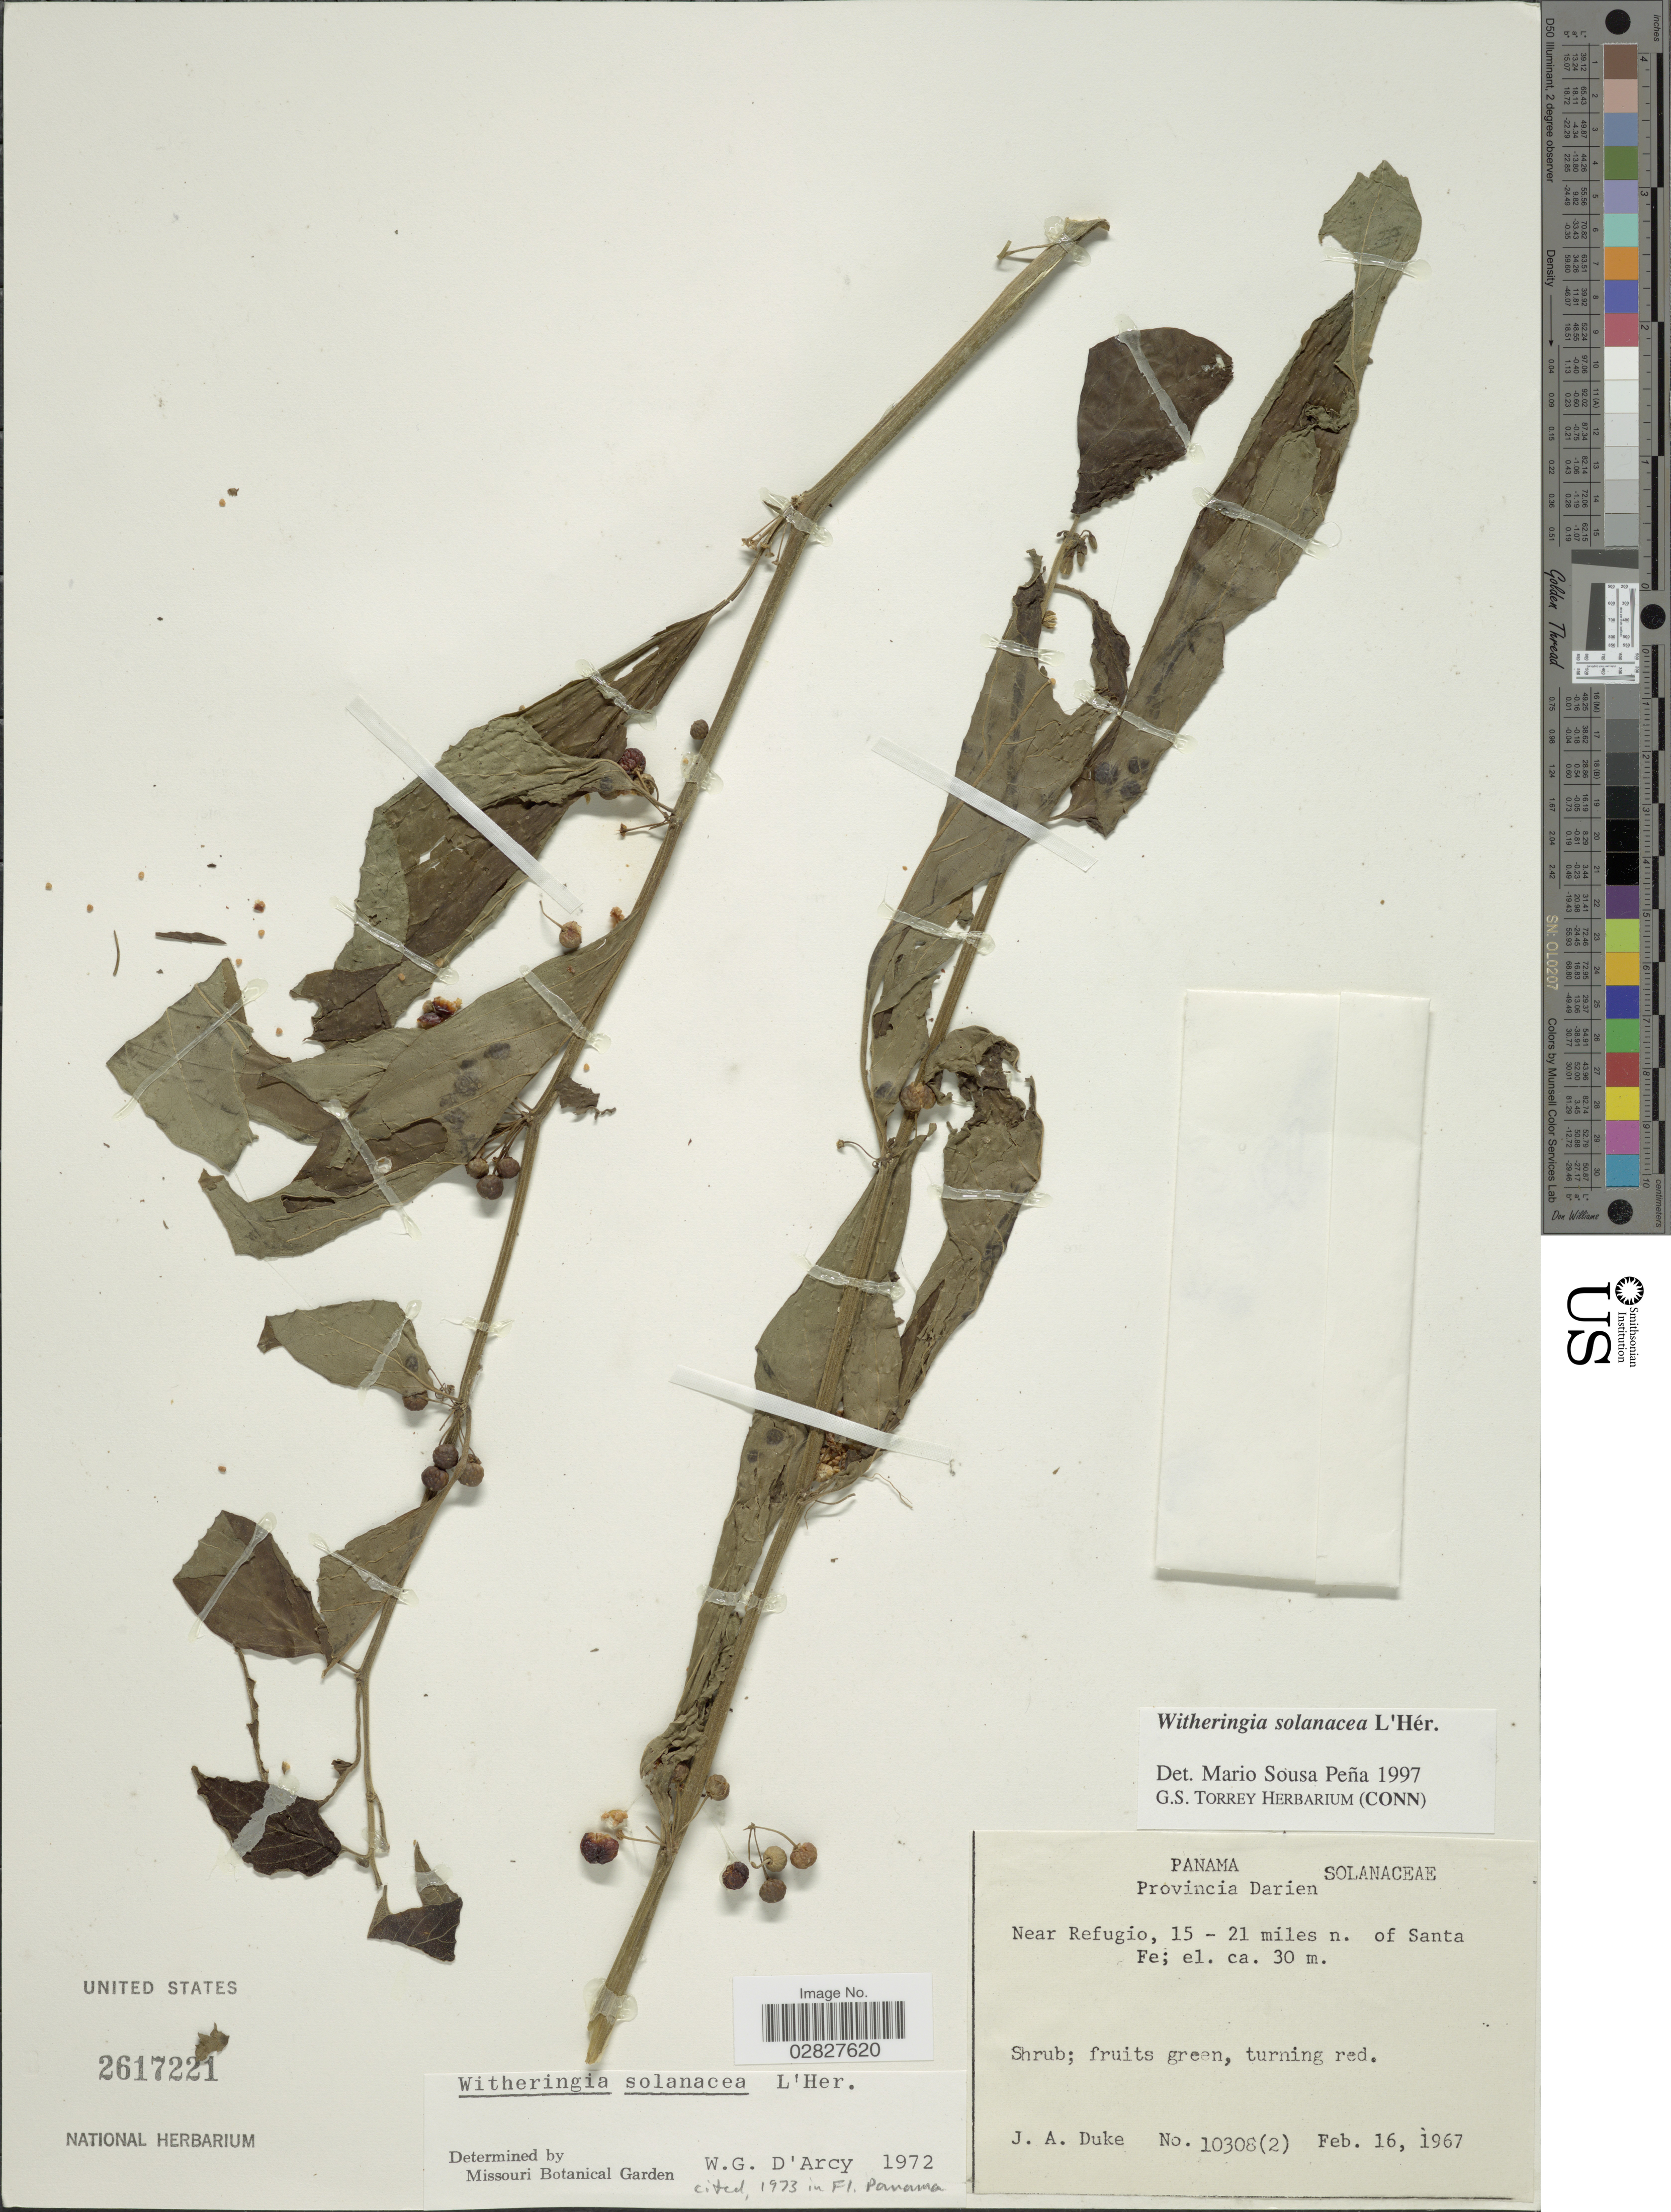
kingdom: Plantae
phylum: Tracheophyta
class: Magnoliopsida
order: Solanales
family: Solanaceae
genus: Witheringia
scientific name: Witheringia solanacea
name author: L'Hér.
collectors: J. A. Duke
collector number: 10308(2)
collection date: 1967-02-16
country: Panama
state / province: Darién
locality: Near Refugio, 15-20 miles n. of Santa Fe.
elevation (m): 30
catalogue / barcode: US 2617221